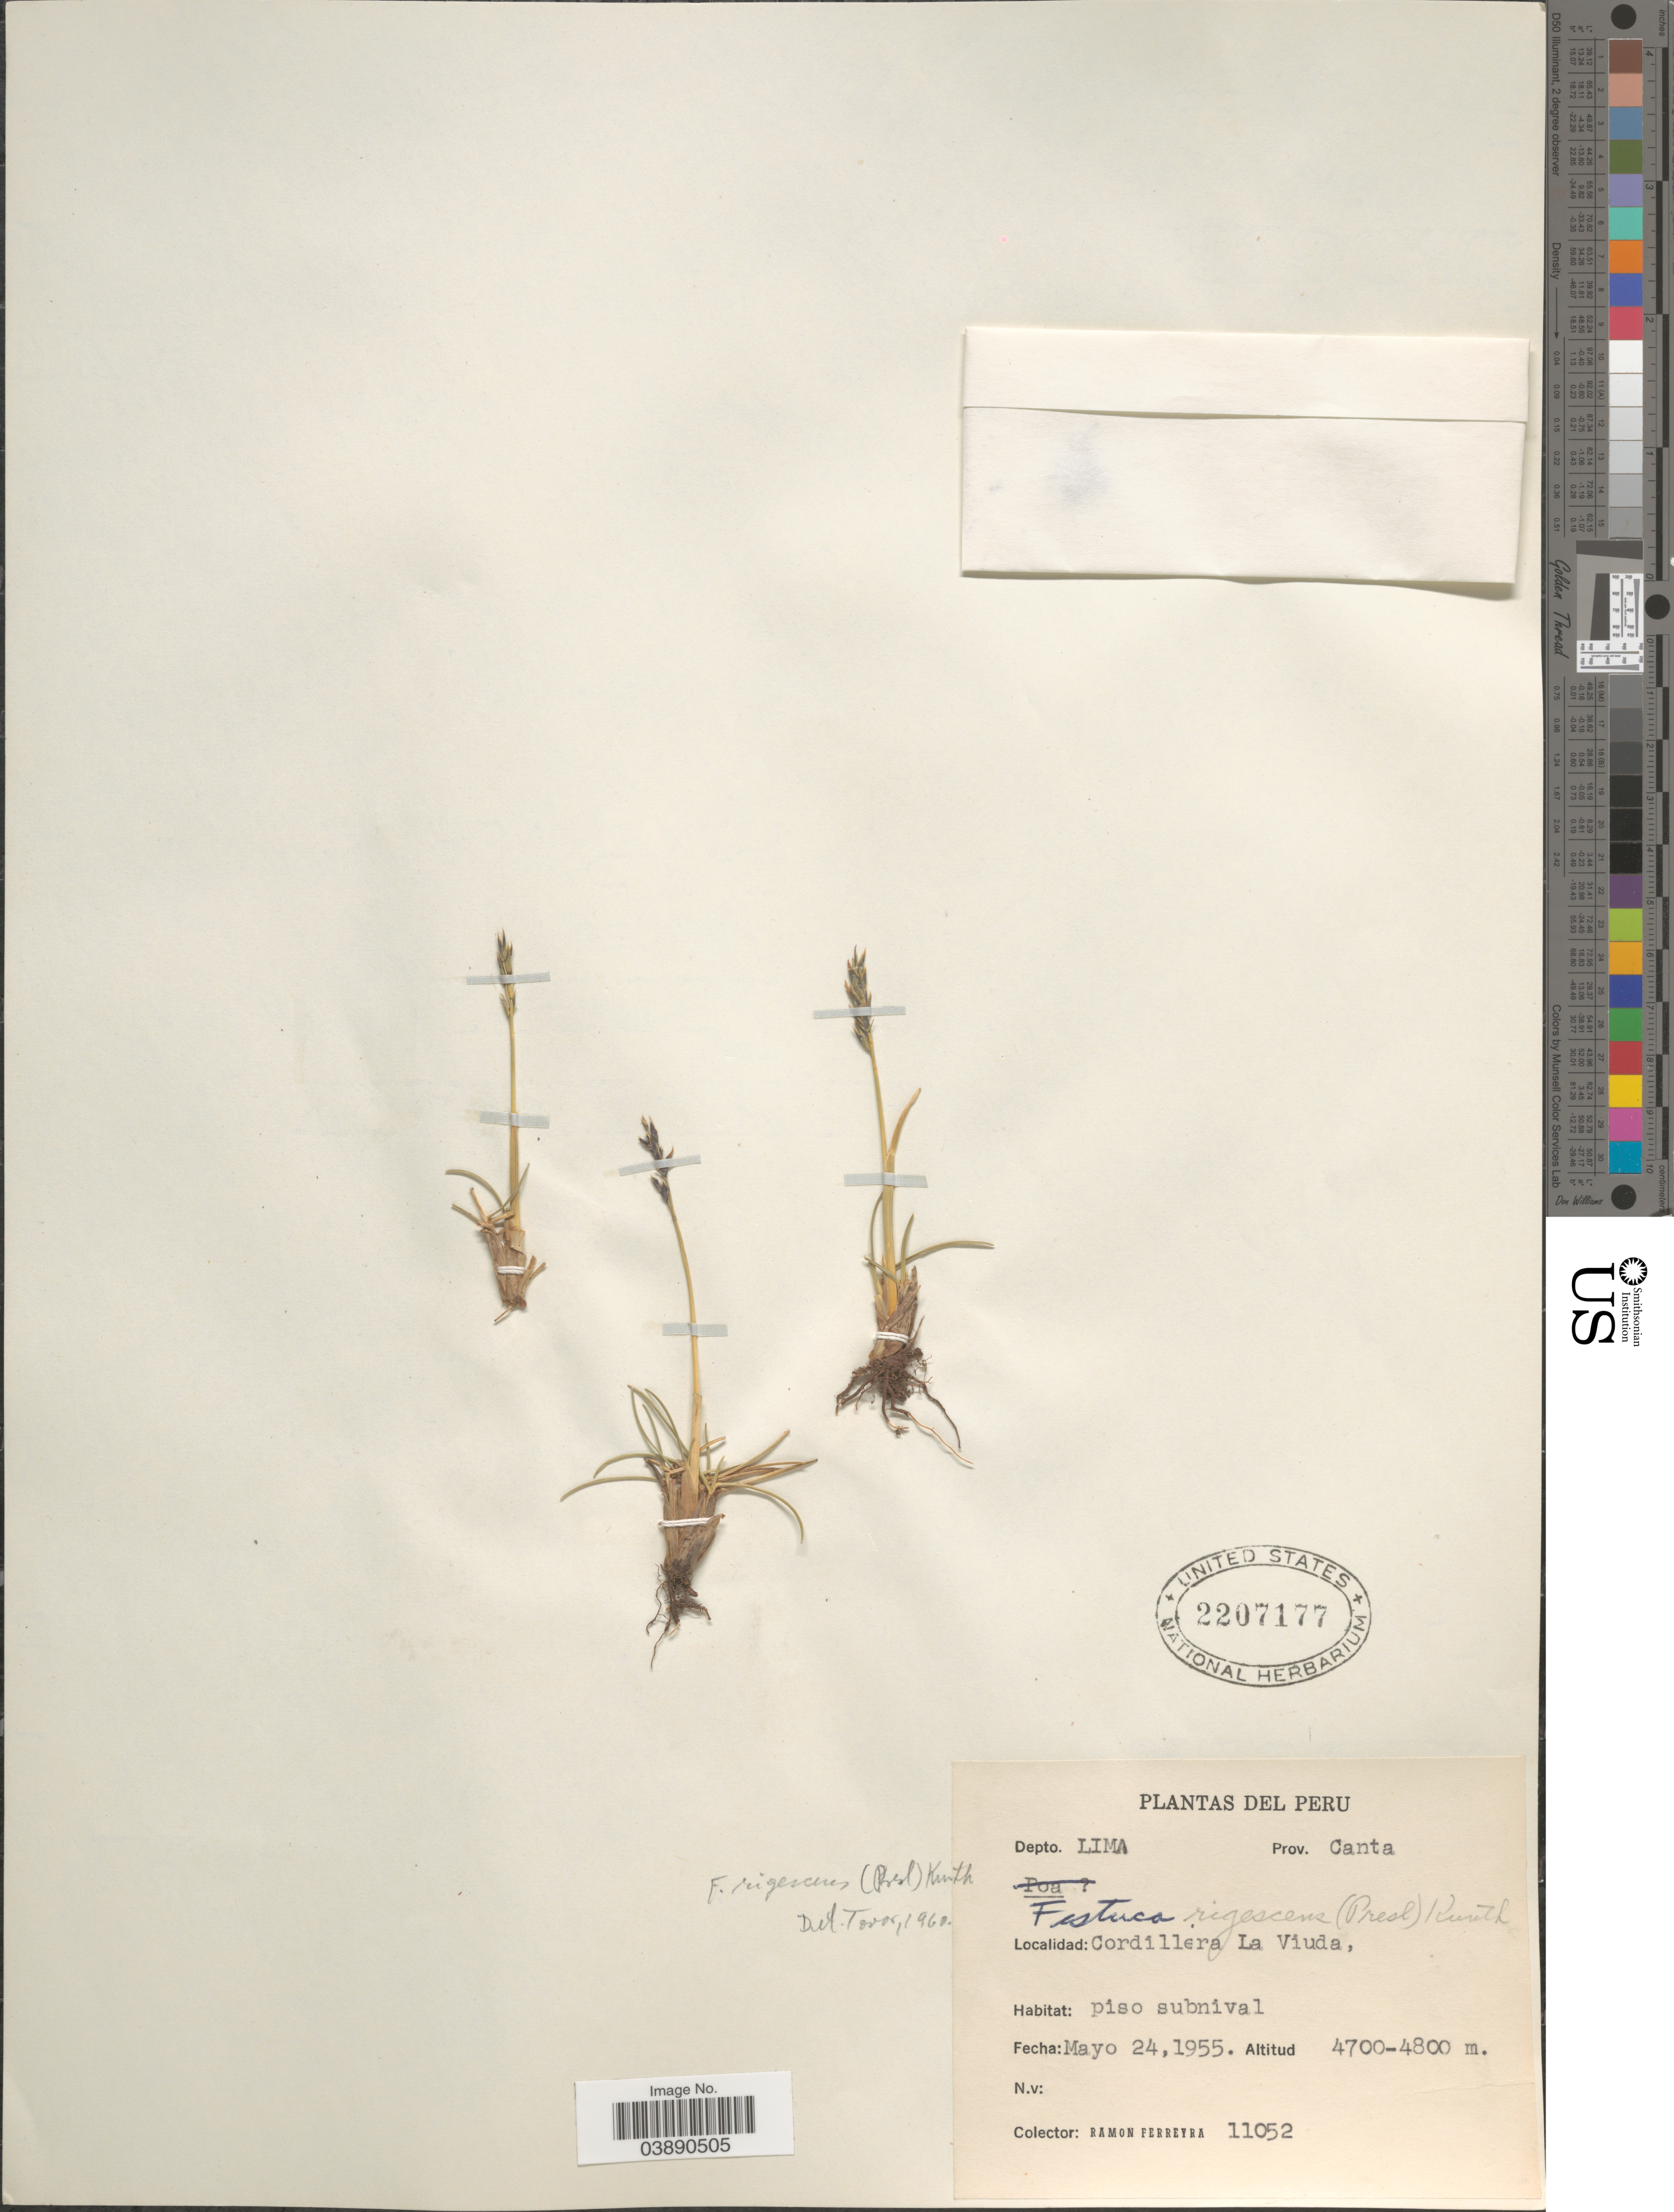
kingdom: Plantae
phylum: Tracheophyta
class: Liliopsida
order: Poales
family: Poaceae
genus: Festuca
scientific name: Festuca rigescens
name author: (J. Presl) Kunth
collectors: R. A. Ferreyra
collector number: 11052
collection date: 1955-05-24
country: Peru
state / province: Lima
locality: Depto. Lima. Prov. Canta. Cordillera La Viuda.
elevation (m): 4700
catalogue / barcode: US 2207177